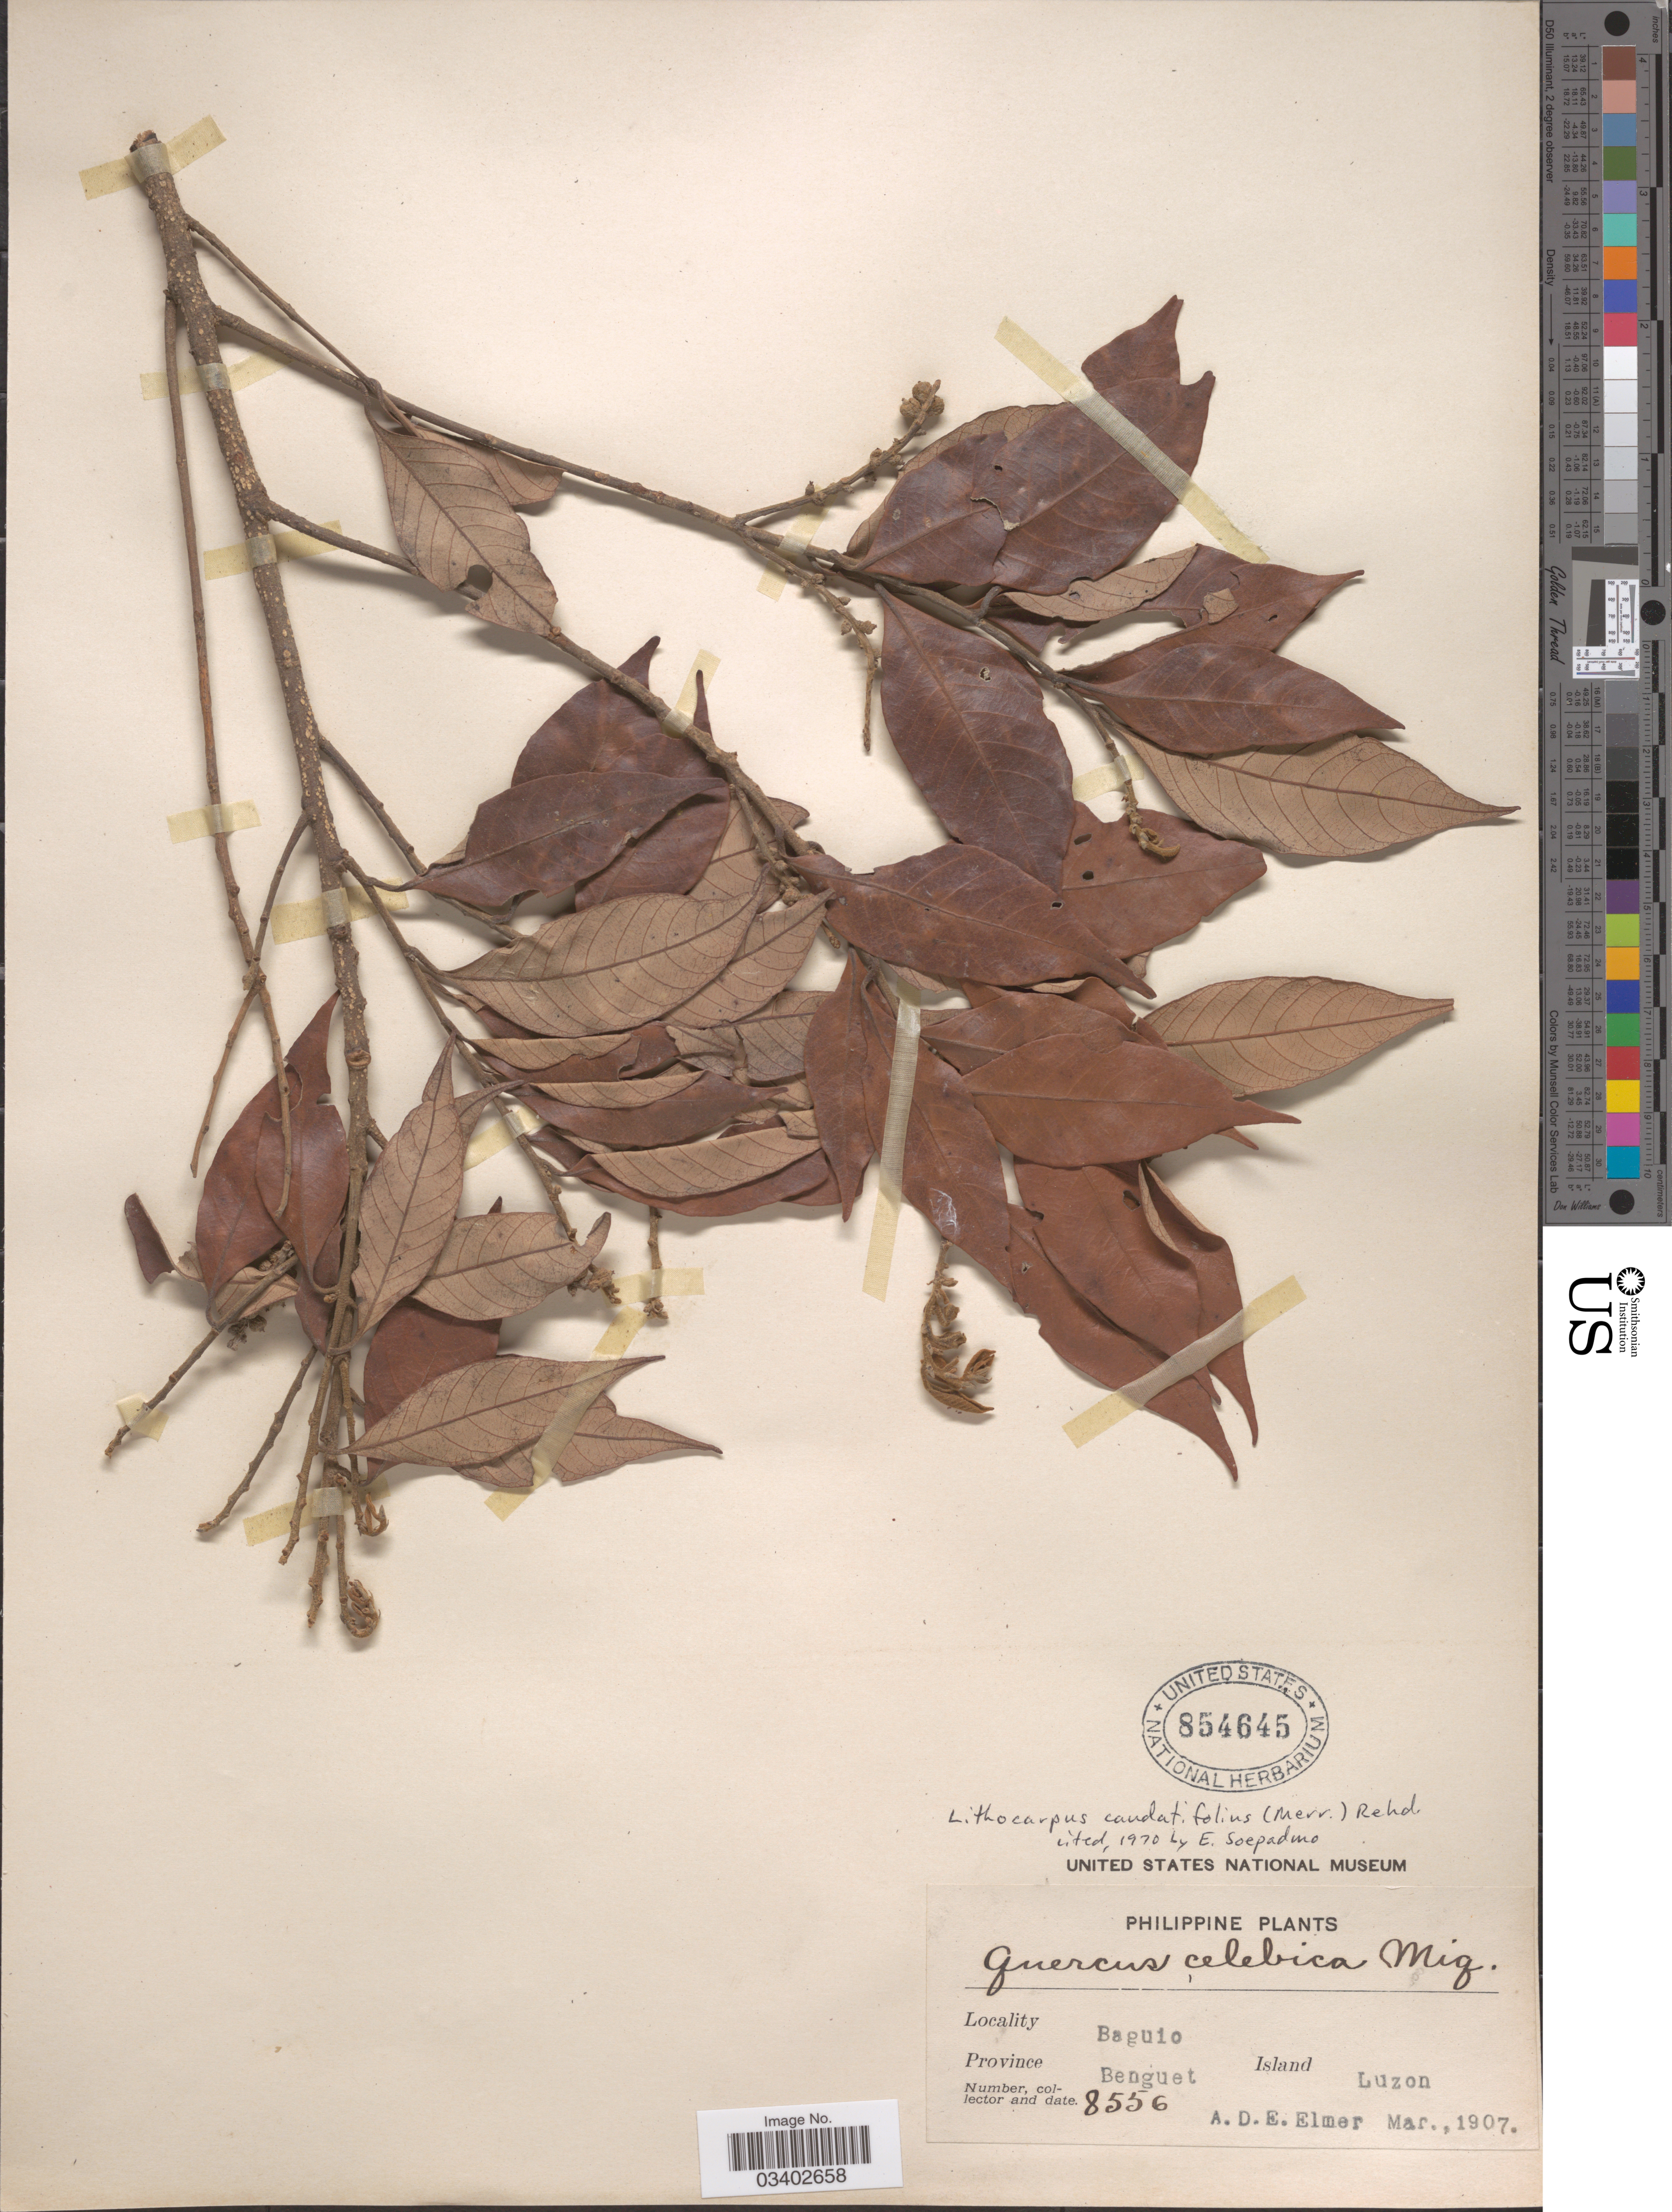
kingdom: Plantae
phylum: Tracheophyta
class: Magnoliopsida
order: Fagales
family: Fagaceae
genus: Lithocarpus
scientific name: Lithocarpus caudatifolius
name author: (Merr.) Rehder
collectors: A. D. E. Elmer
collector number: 8556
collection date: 1907-03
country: Philippines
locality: Baguio. Province Benguet. Island Luzon.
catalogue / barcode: US 854645